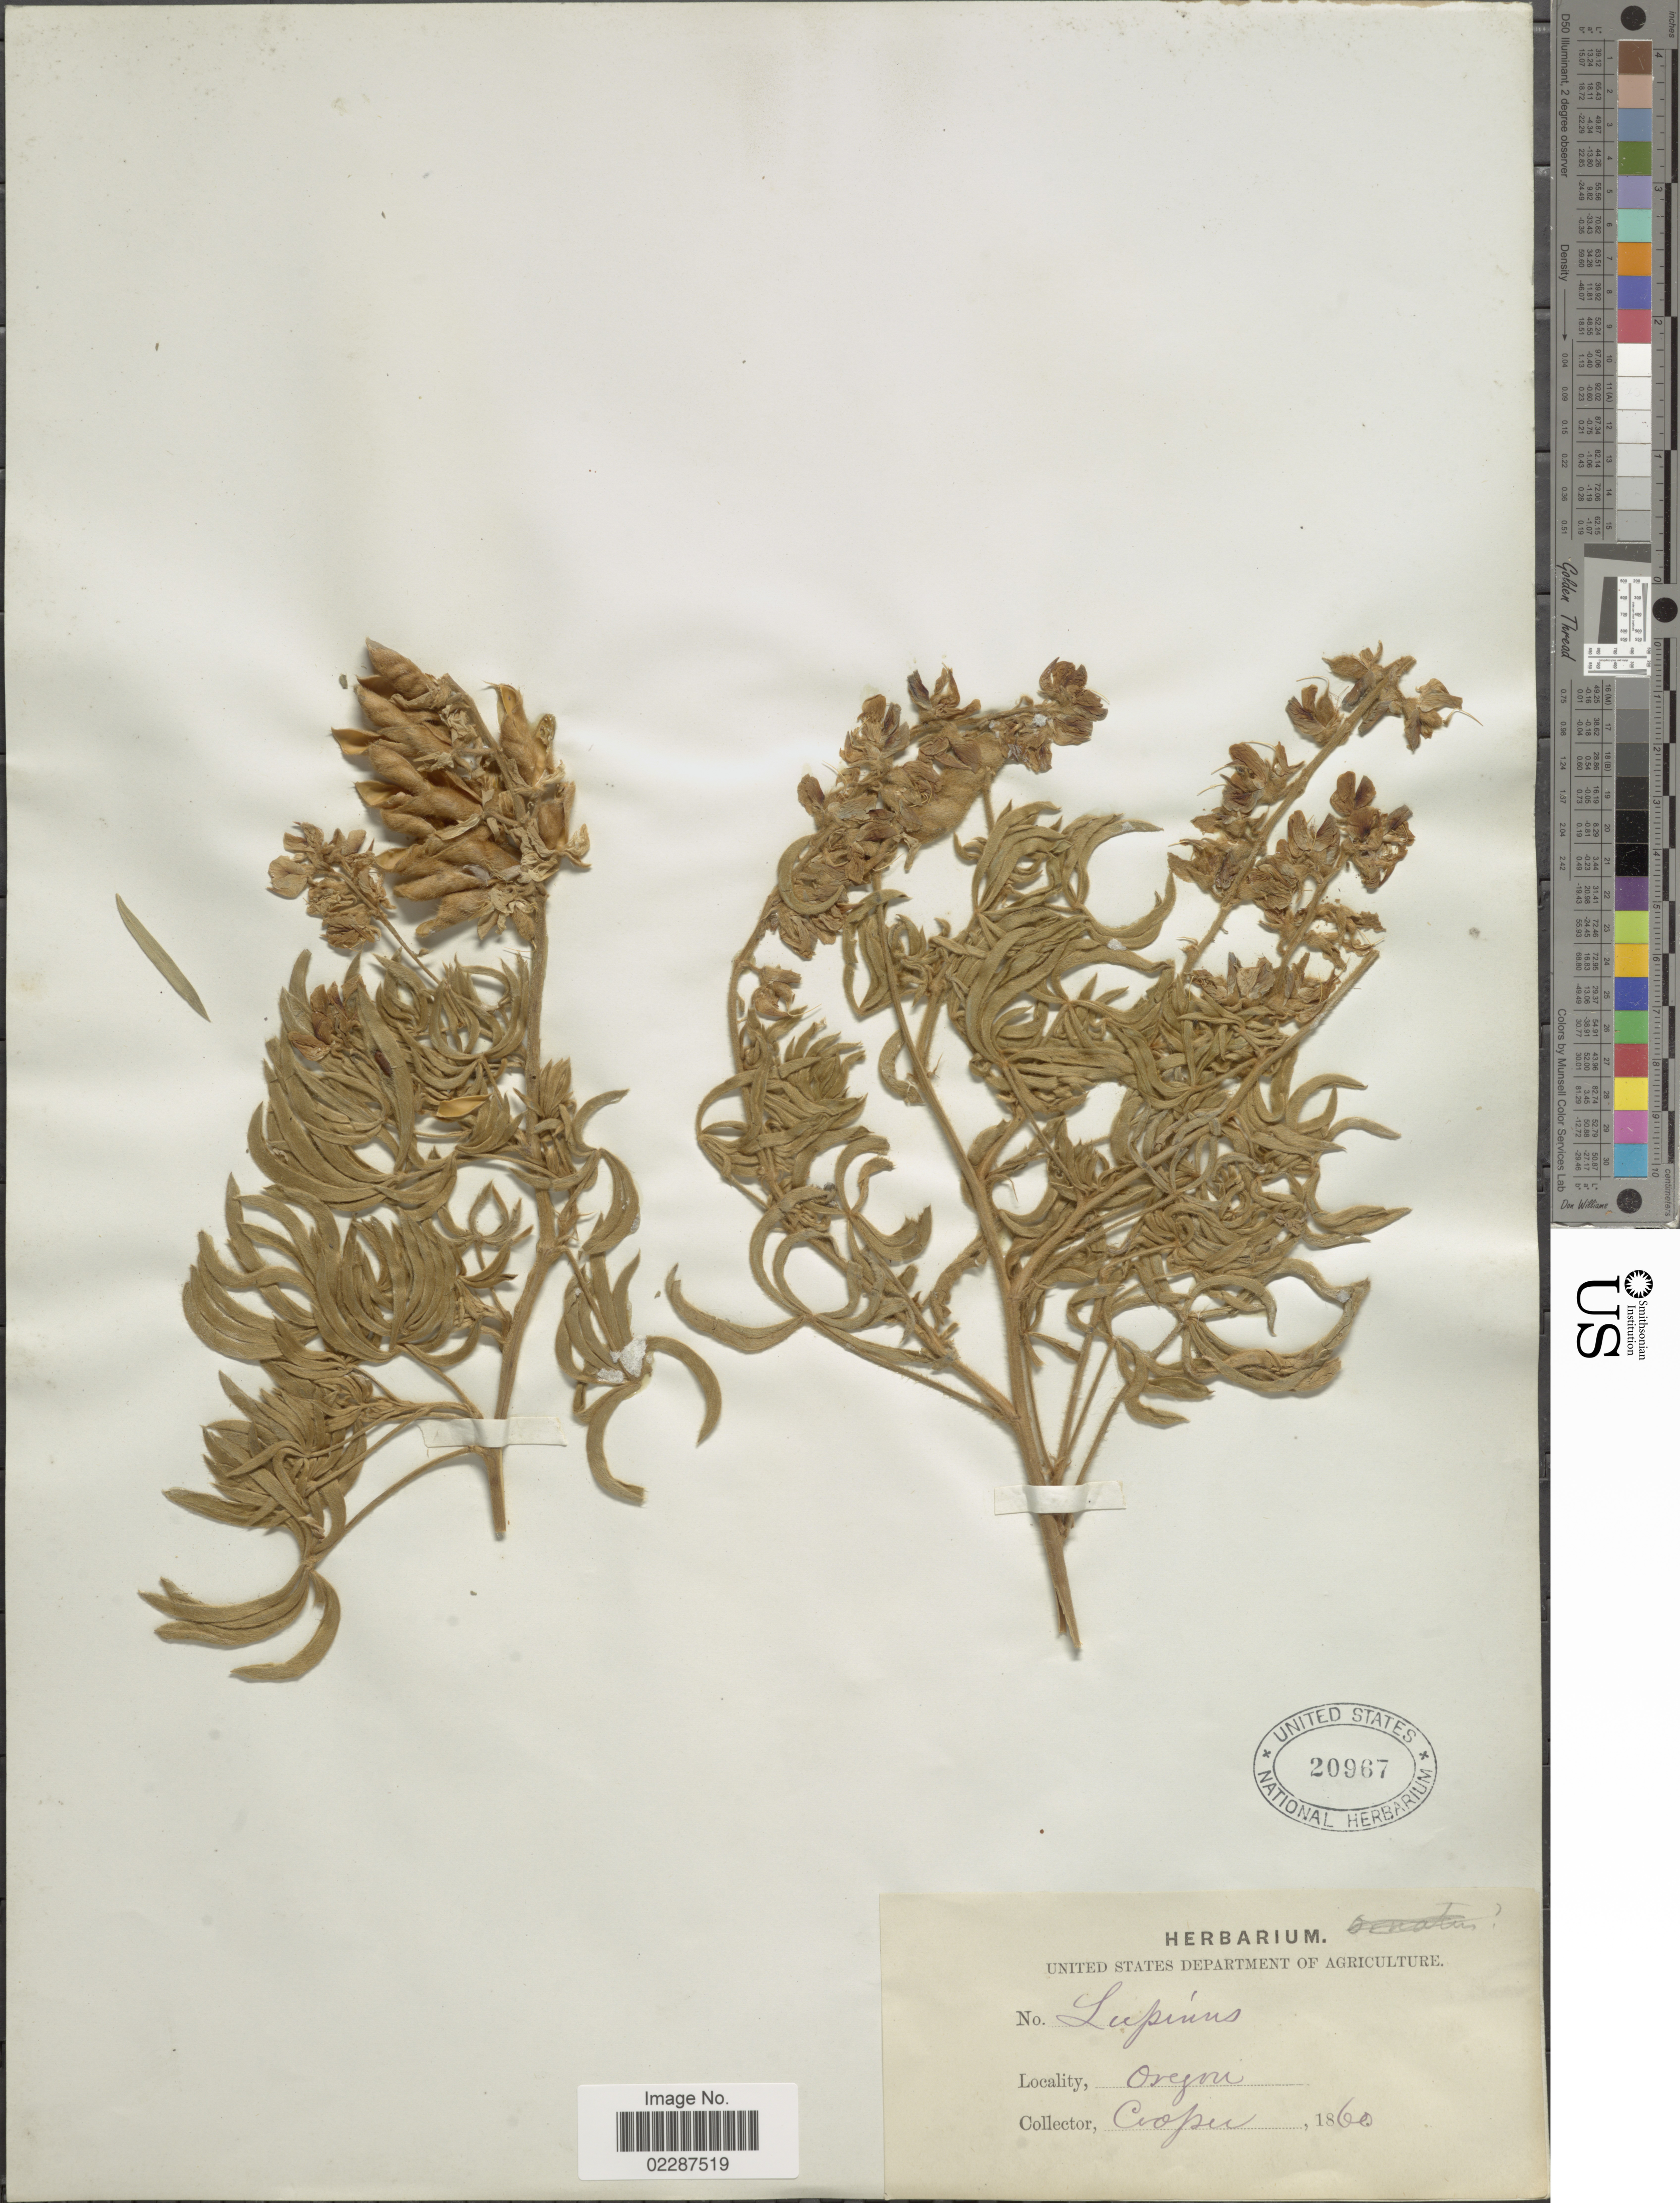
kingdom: Plantae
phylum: Tracheophyta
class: Magnoliopsida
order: Fabales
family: Fabaceae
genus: Lupinus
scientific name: Lupinus sericeus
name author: Pursh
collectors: -- Cooper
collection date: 1860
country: United States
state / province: Oregon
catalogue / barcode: US 20967